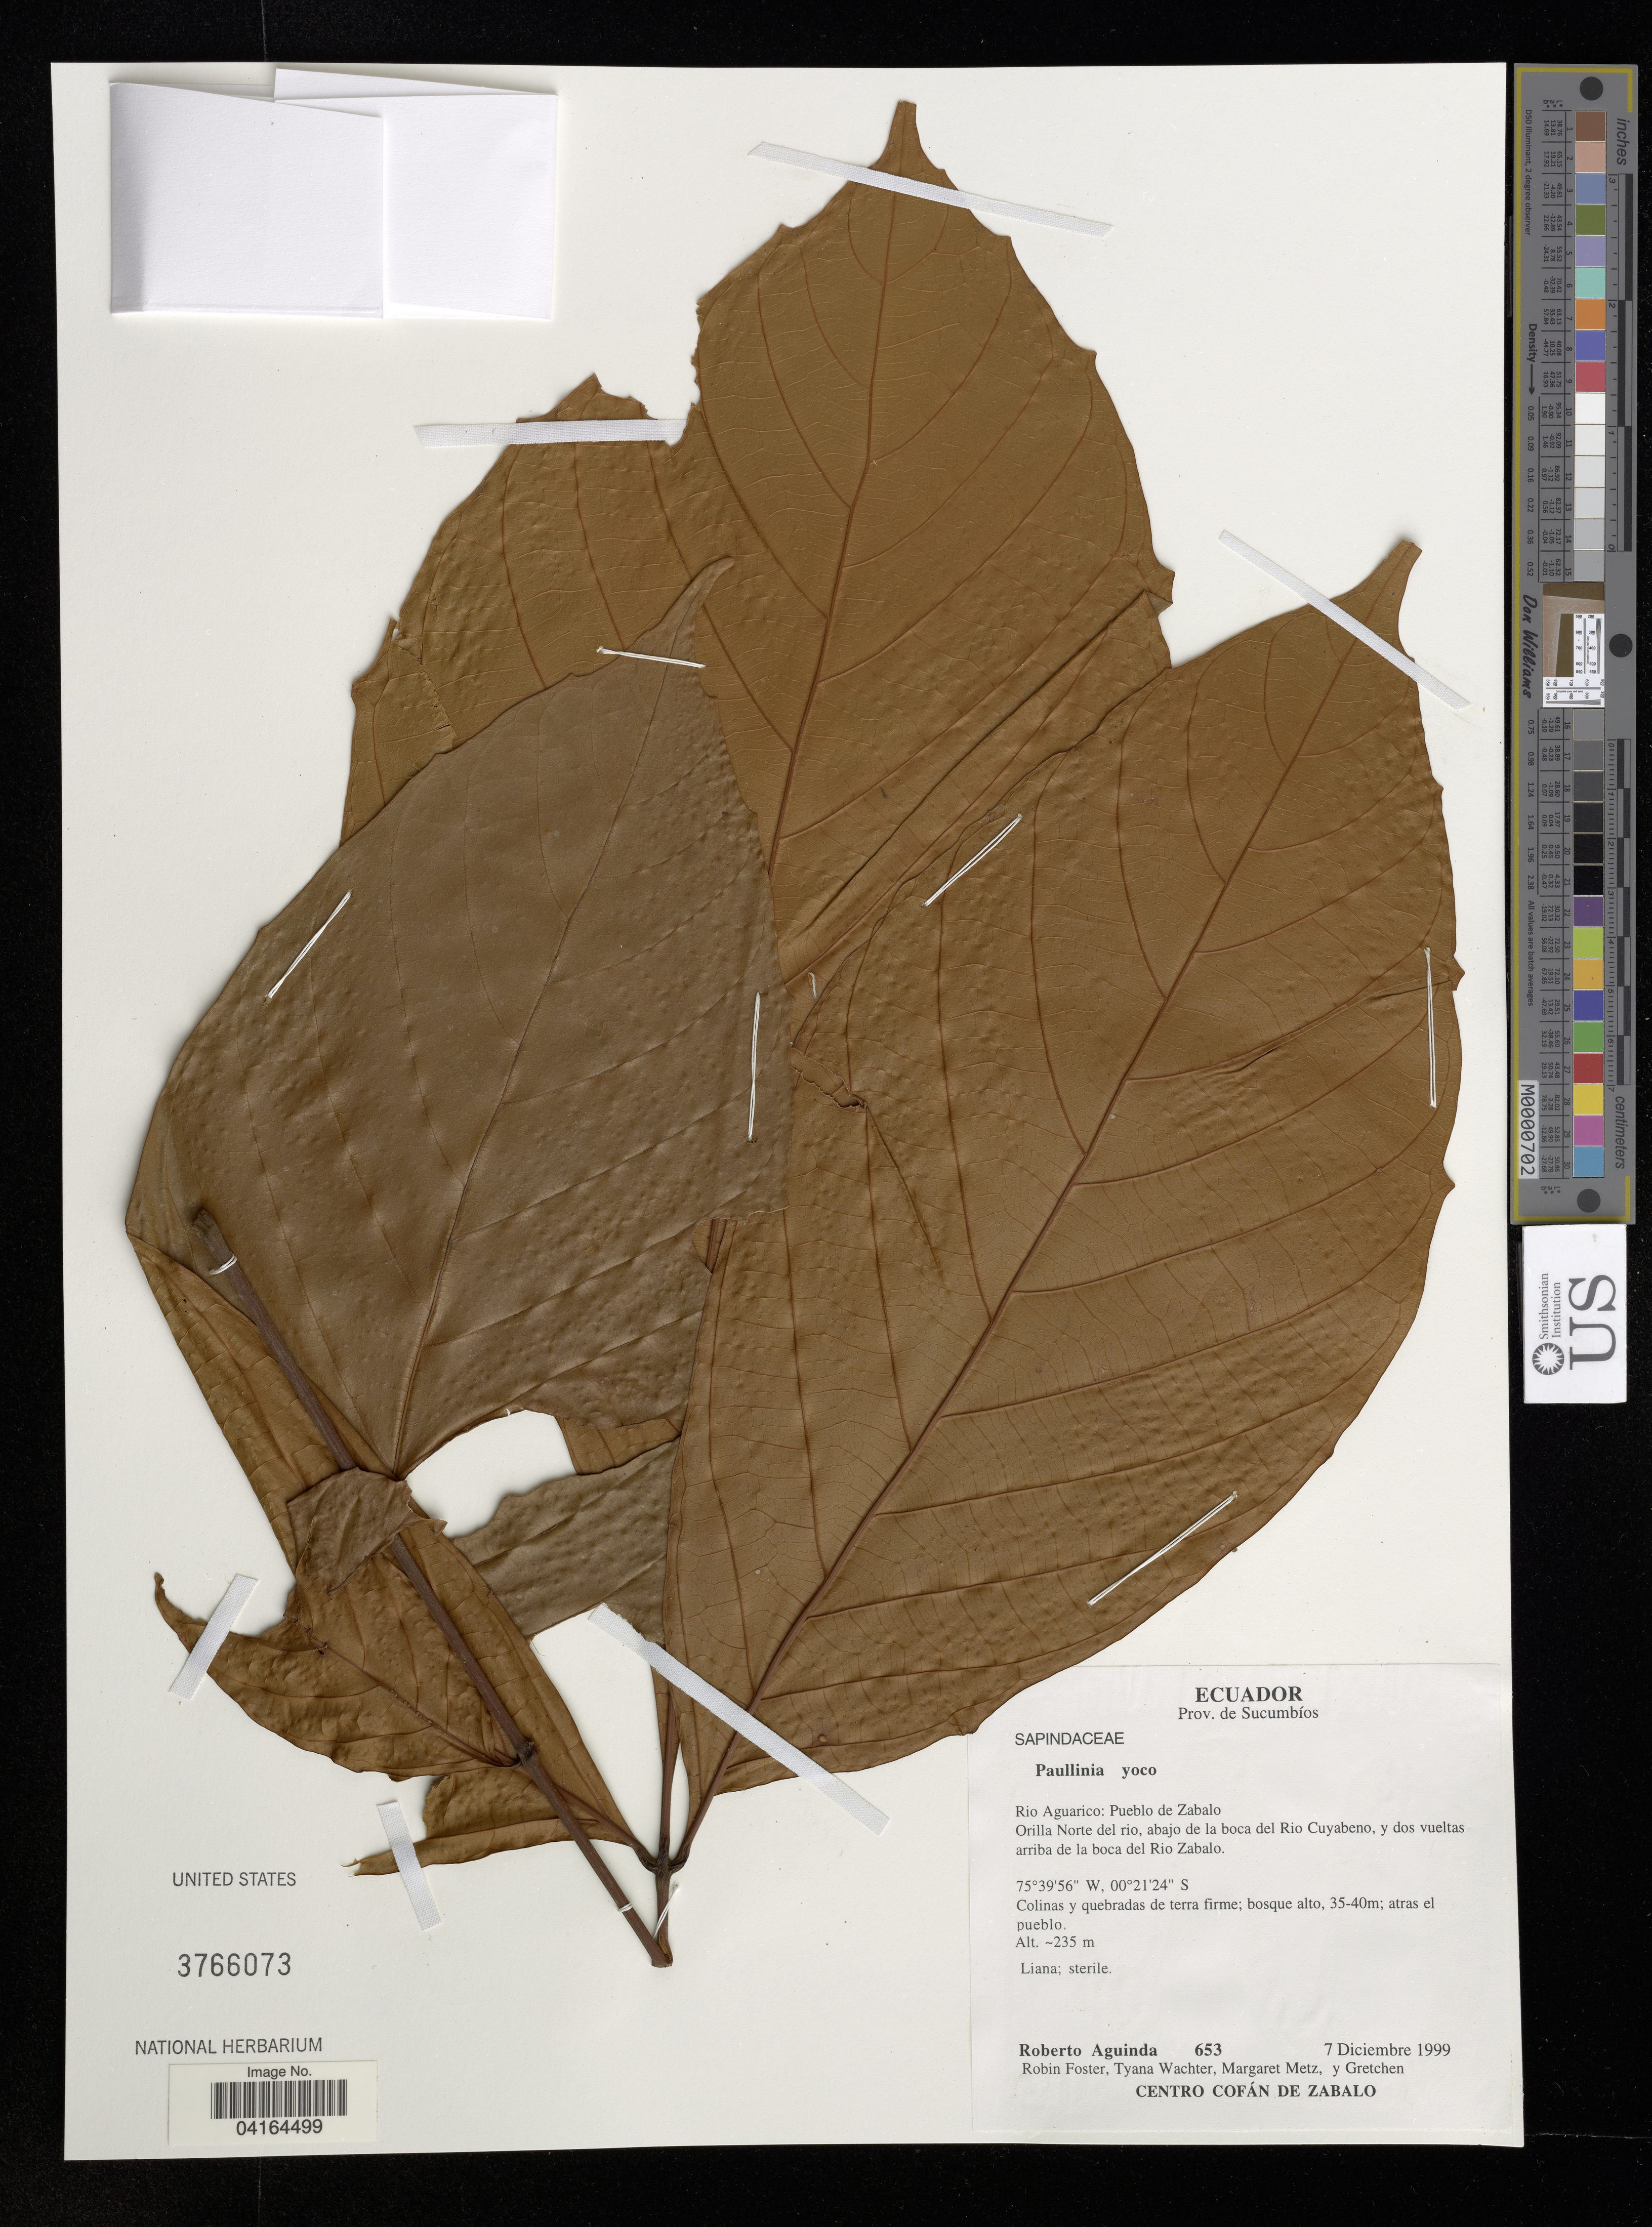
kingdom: Plantae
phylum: Tracheophyta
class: Magnoliopsida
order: Sapindales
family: Sapindaceae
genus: Paullinia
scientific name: Paullinia yoco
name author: R.E. Schult. & Killip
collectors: R. Aguinda, R. B. Foster, T. Wachter, M. Metz & -. Gretchen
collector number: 653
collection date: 1999-12-07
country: Ecuador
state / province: Sucumbíos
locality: Prov. de Sucumbíos. Rio Aguarico: Pueblo de Zabalo. Orilla Norte del rio, abajo de la boca del Rio Cuyabeno, y dos vueltas arriba de la boca del Rio Zabalo.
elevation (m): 235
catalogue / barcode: US 3766073